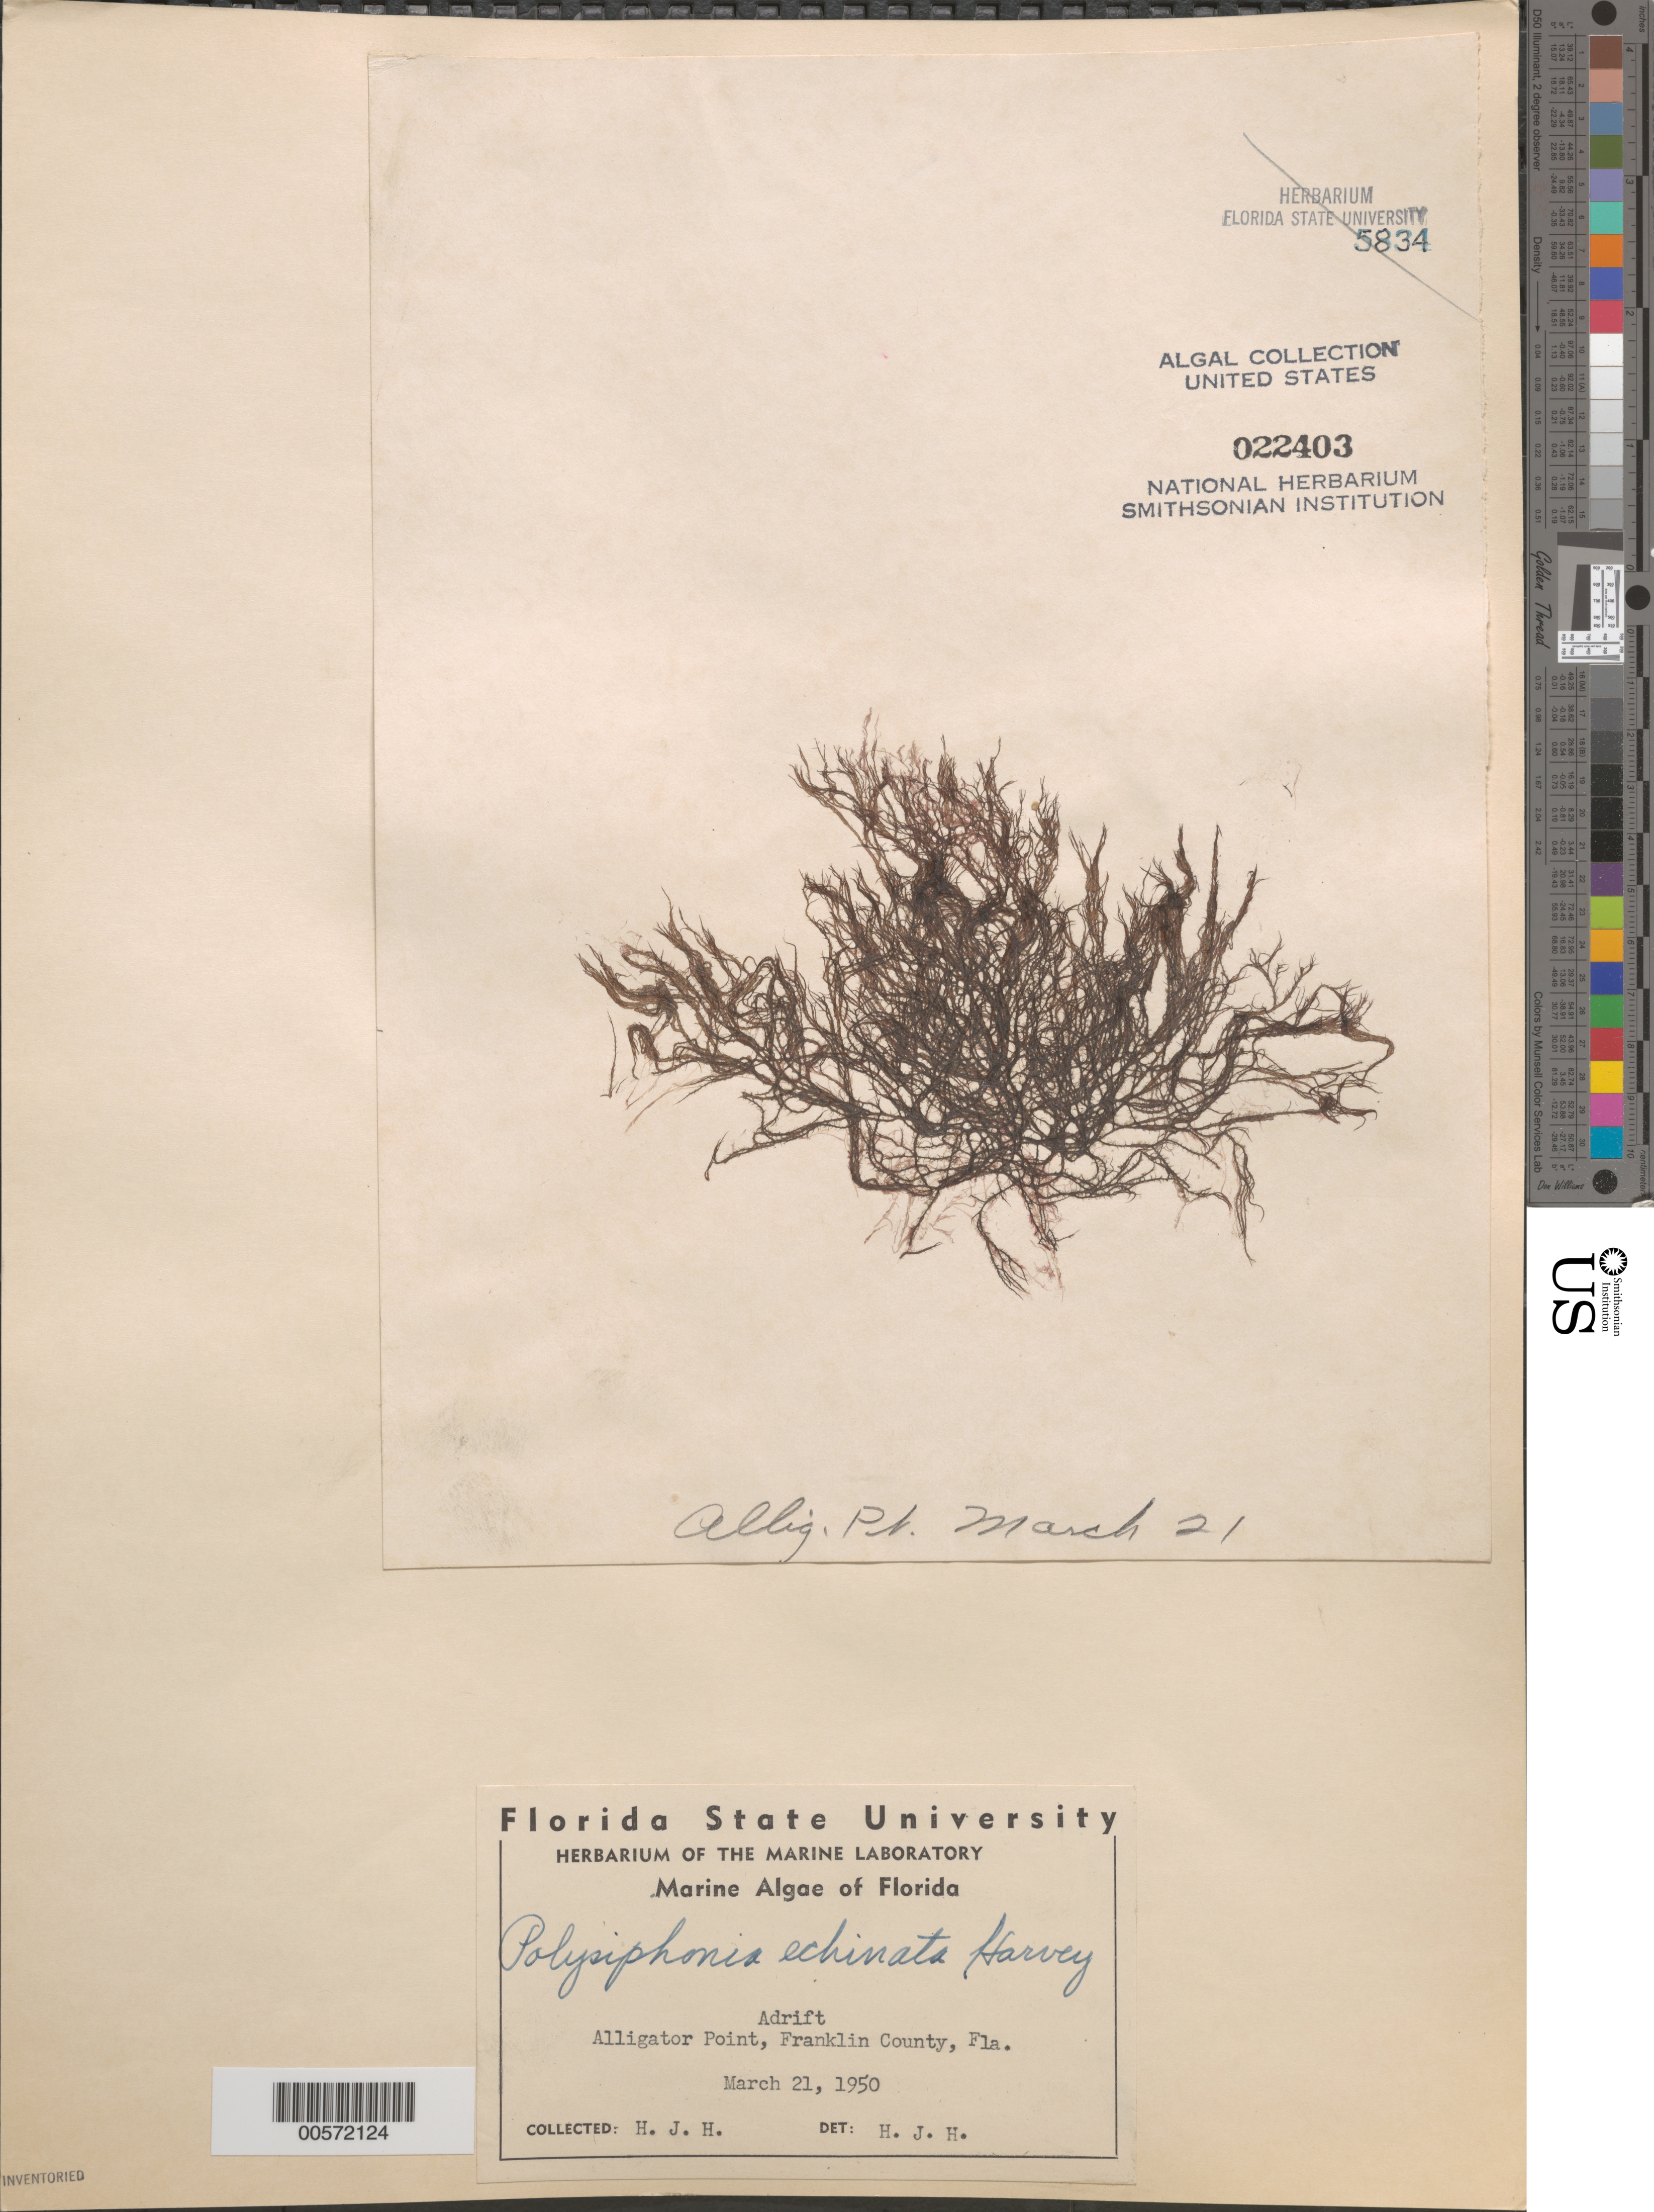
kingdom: Plantae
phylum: Rhodophyta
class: Florideophyceae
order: Ceramiales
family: Rhodomelaceae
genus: Acanthosiphonia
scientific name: Acanthosiphonia echinata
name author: (Harv.) Savoie & G.W. Saunders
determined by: Algae name updating Project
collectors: H. J. Humm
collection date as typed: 21 Mar 1950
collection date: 1950-03-21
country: United States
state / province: Florida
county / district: Franklin County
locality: Alligator Point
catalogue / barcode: US 22403